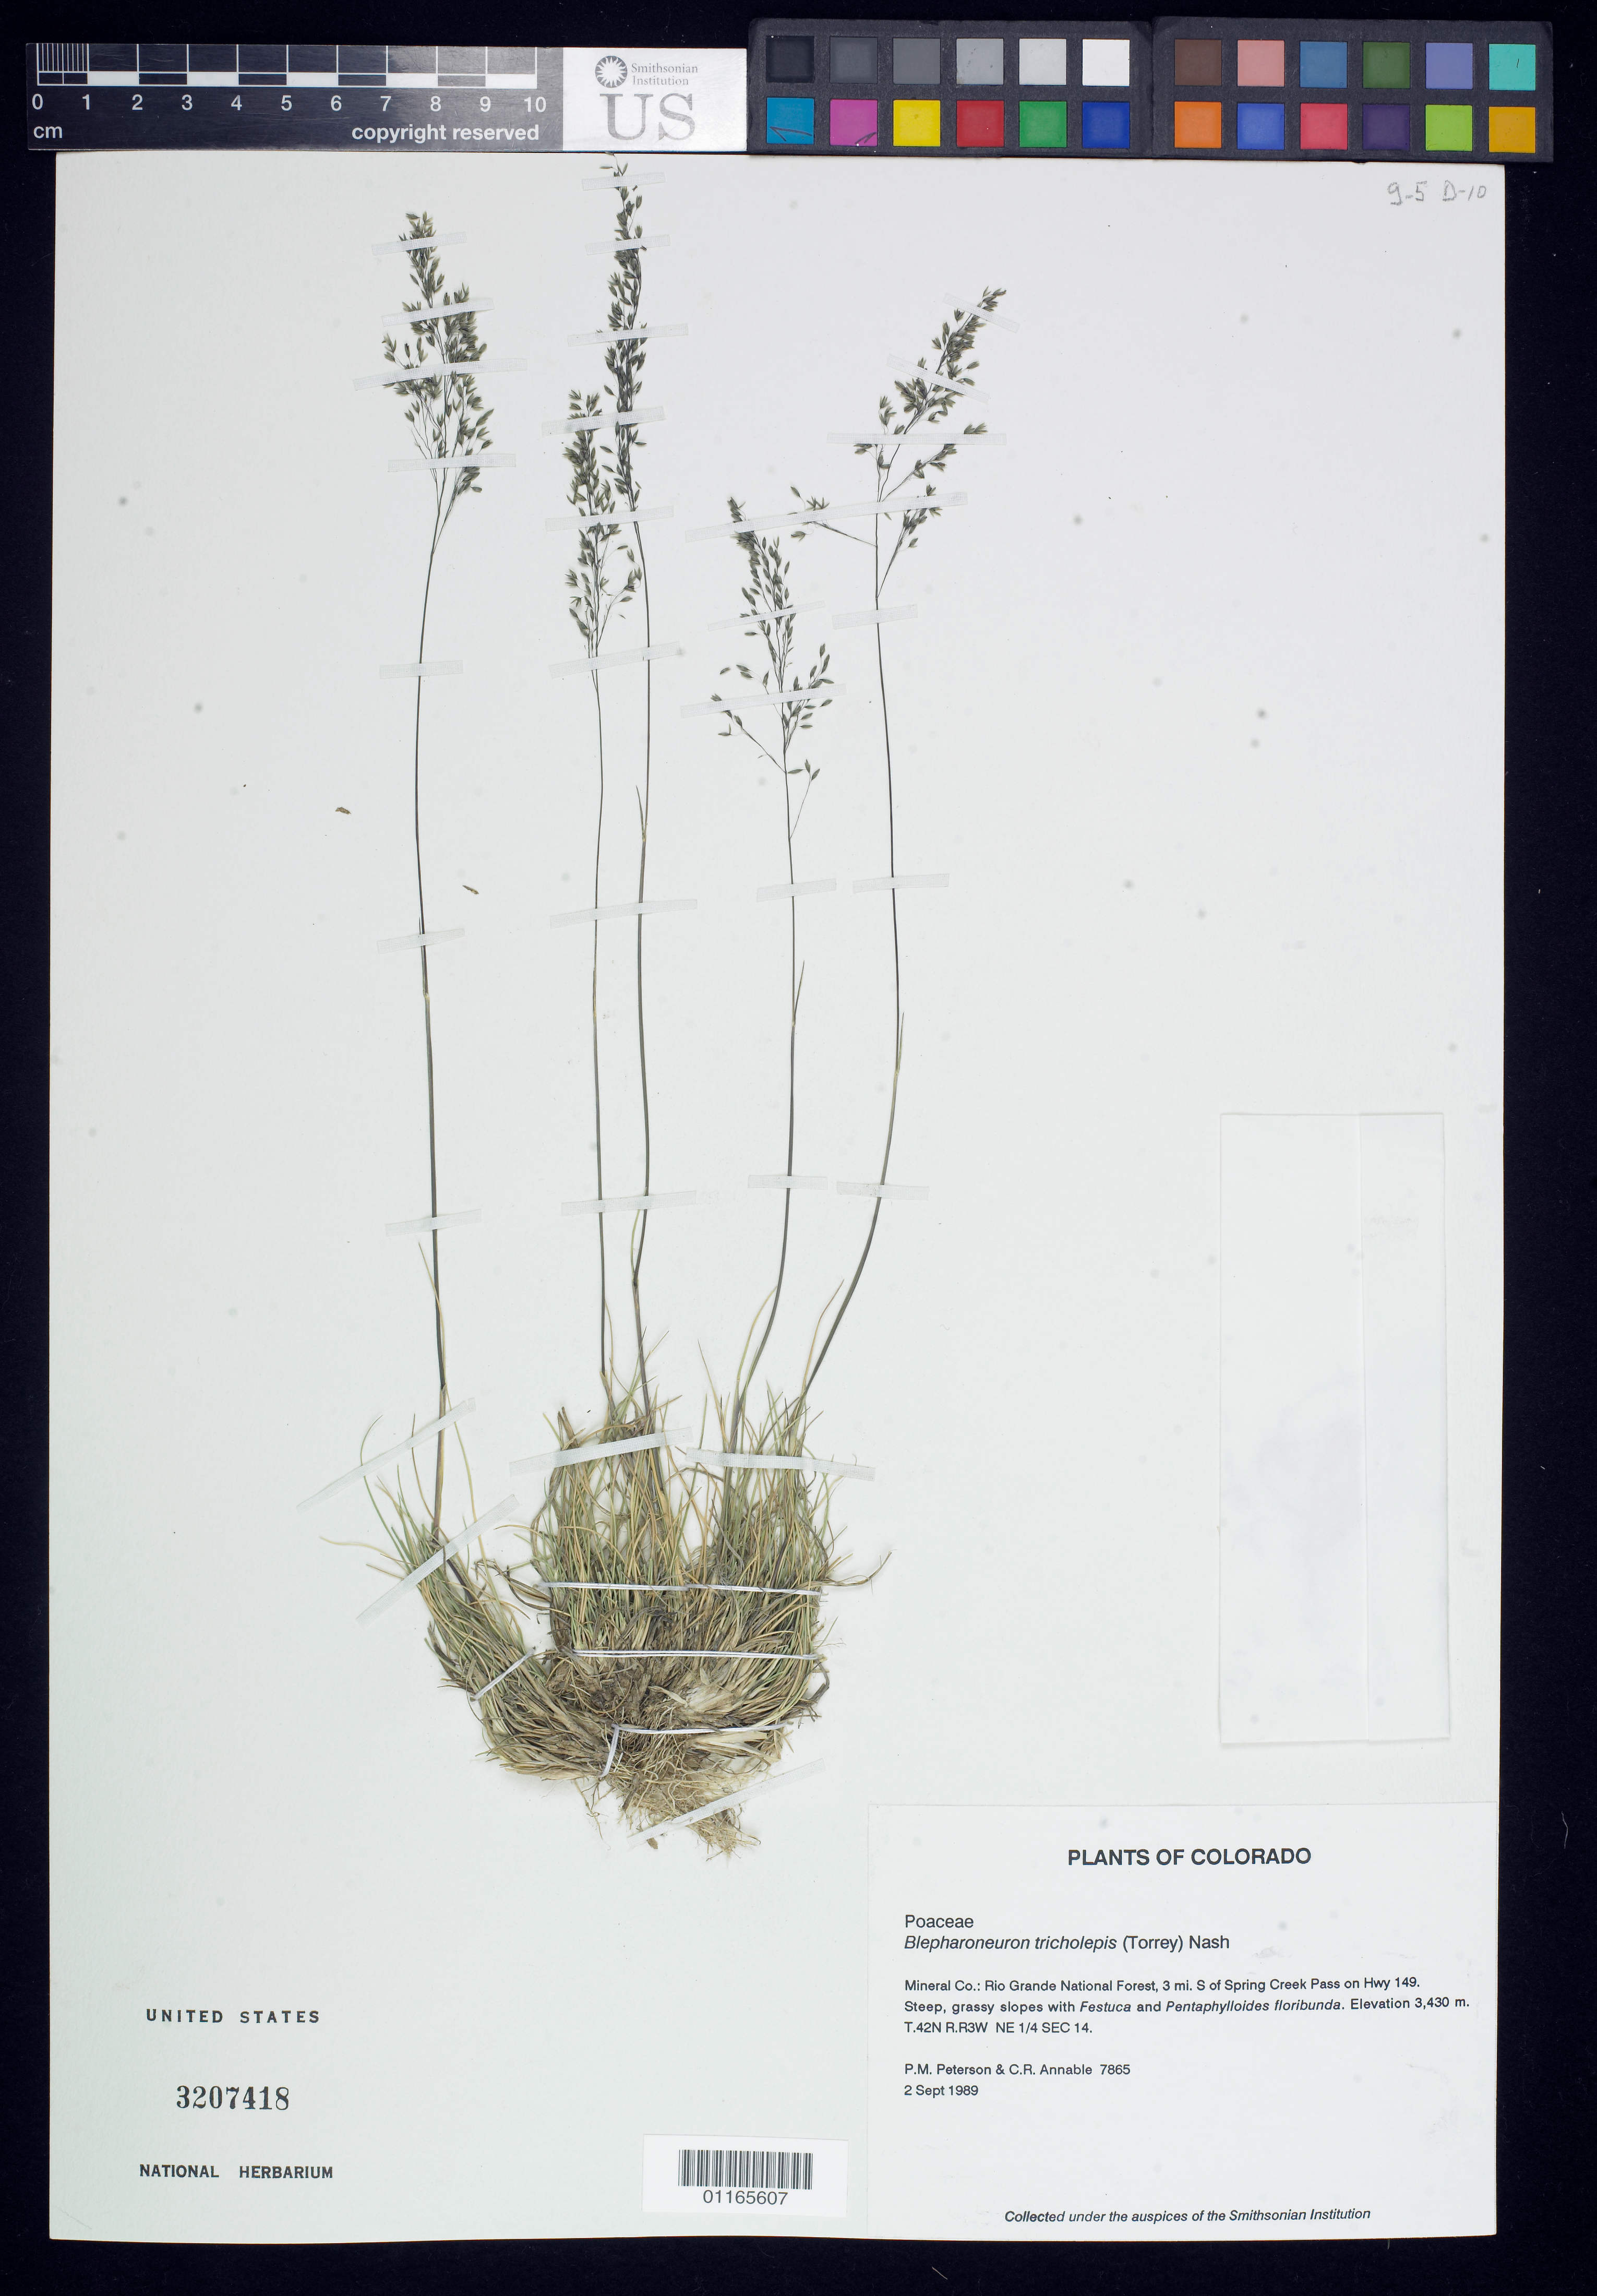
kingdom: Plantae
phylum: Tracheophyta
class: Liliopsida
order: Poales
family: Poaceae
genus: Blepharoneuron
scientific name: Blepharoneuron tricholepis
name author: (Torr.) Nash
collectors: P. M. Peterson & C. R. Annable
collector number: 7865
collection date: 1989-09-02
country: United States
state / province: Colorado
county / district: Mineral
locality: Rio Grande National Forest, 3 mi. S of Spring Creek Pass on Hwy 149. T.42N R.R3W NE 1/4 Sec 14.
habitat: Steep, grassy slopes with Festuca and Pentaphylloides floribunda.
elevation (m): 3430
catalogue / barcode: US 3207418